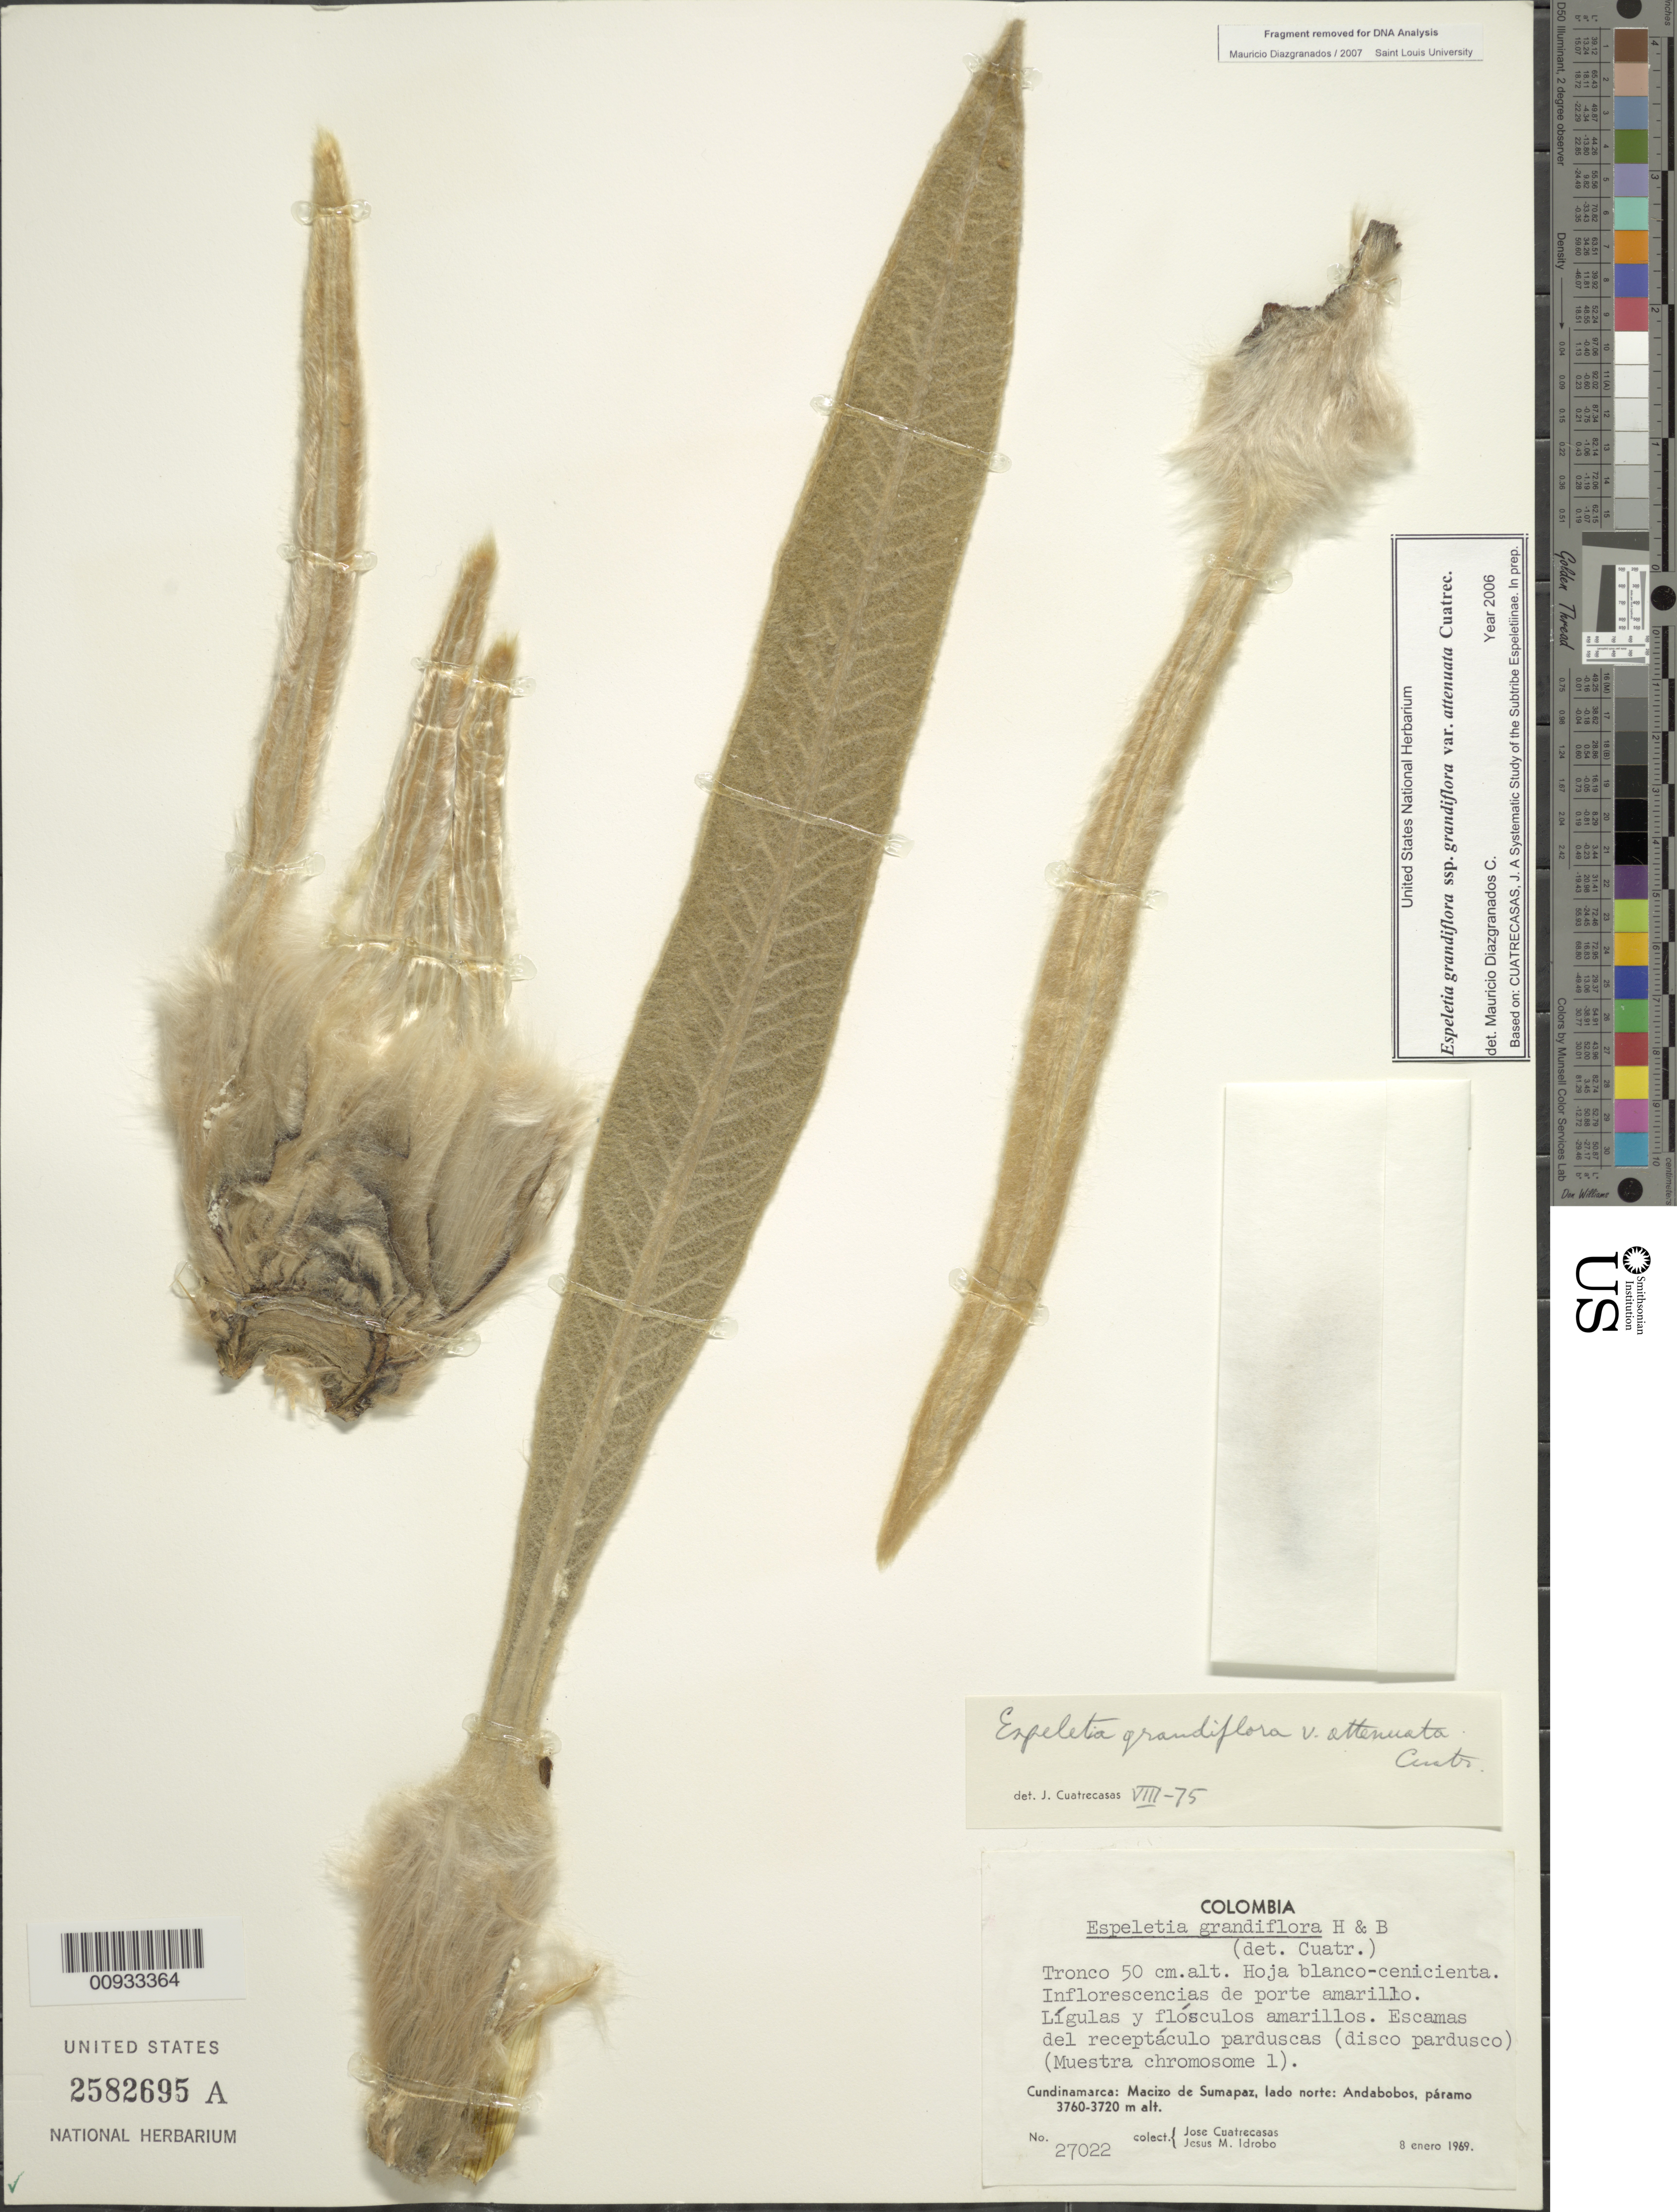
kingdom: Plantae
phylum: Tracheophyta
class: Magnoliopsida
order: Asterales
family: Asteraceae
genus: Espeletia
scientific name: Espeletia grandiflora var. attenuata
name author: Cuatrec.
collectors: J. Cuatrecasas & J. M. Idrobo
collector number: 27022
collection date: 1969-01-08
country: Colombia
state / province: Cundinamarca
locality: Páramo de Andabobos. Macizo de Sumapaz, lado N.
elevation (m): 3720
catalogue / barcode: US 2582695A